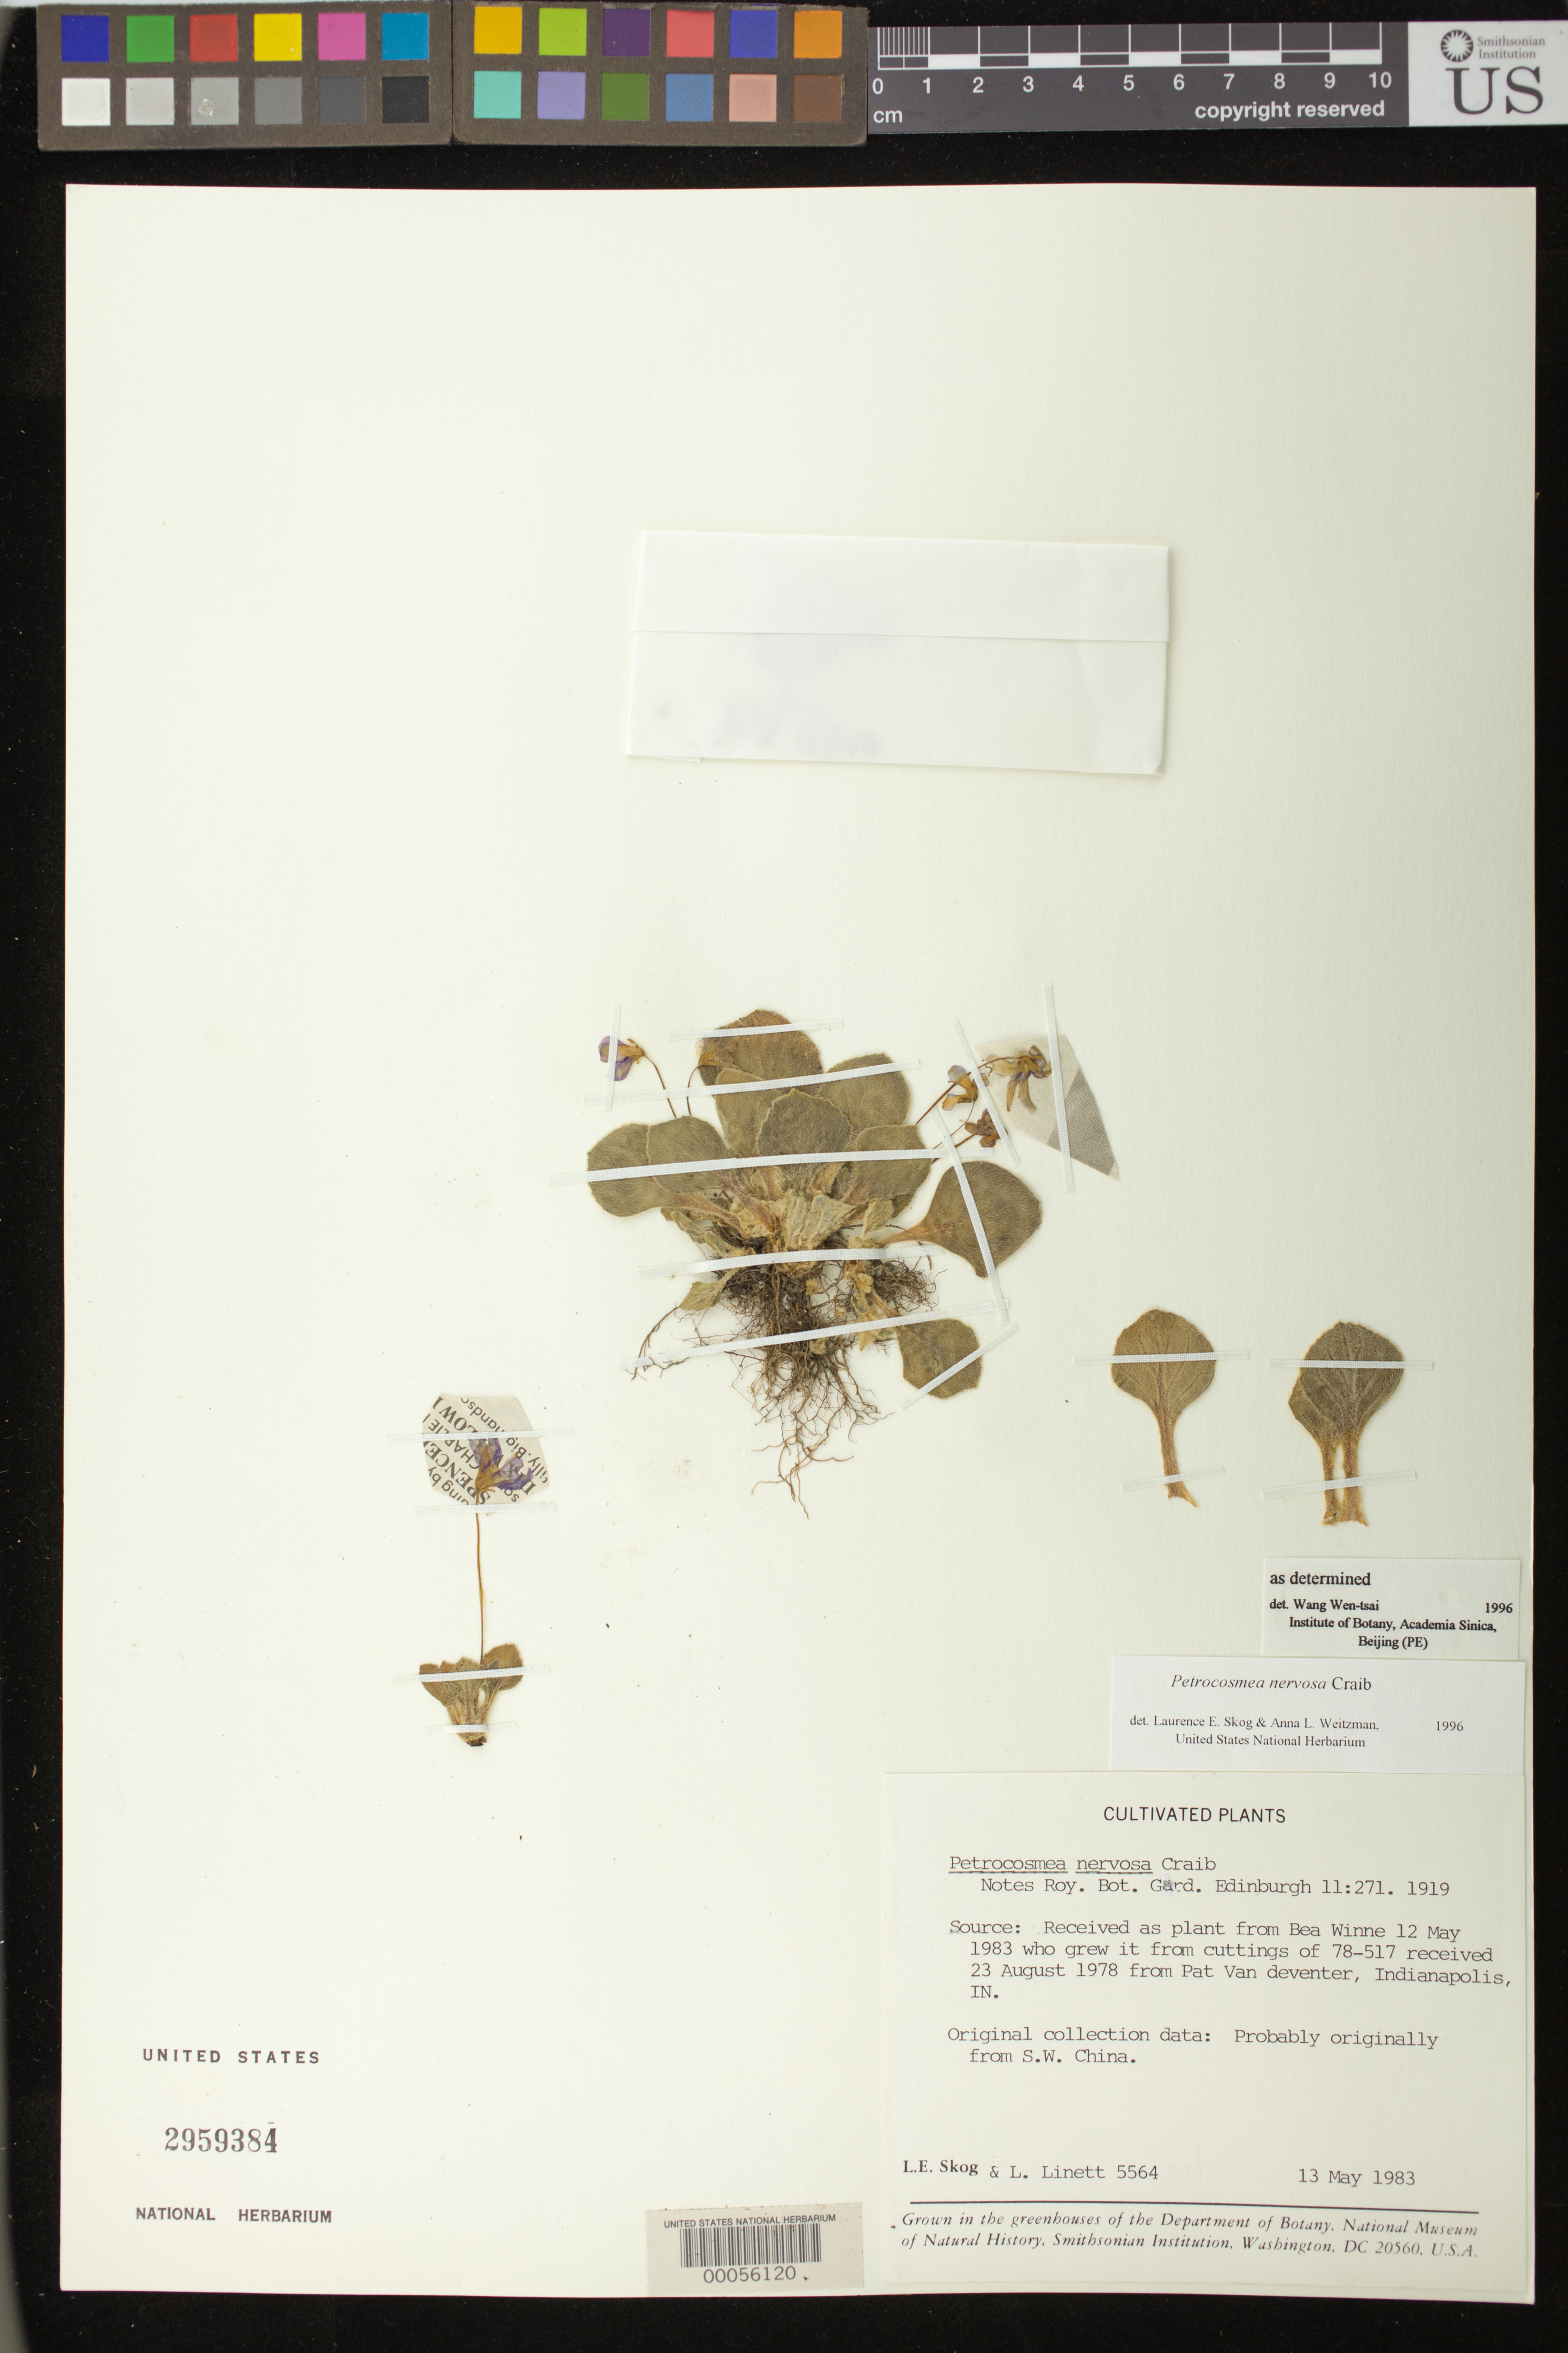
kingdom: Plantae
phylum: Tracheophyta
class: Magnoliopsida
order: Lamiales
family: Gesneriaceae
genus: Petrocosmea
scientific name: Petrocosmea nervosa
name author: Craib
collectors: L. E. Skog & L. Linett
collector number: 5564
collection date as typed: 13 May 1983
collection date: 1983-05-13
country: China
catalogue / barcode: US 2959384